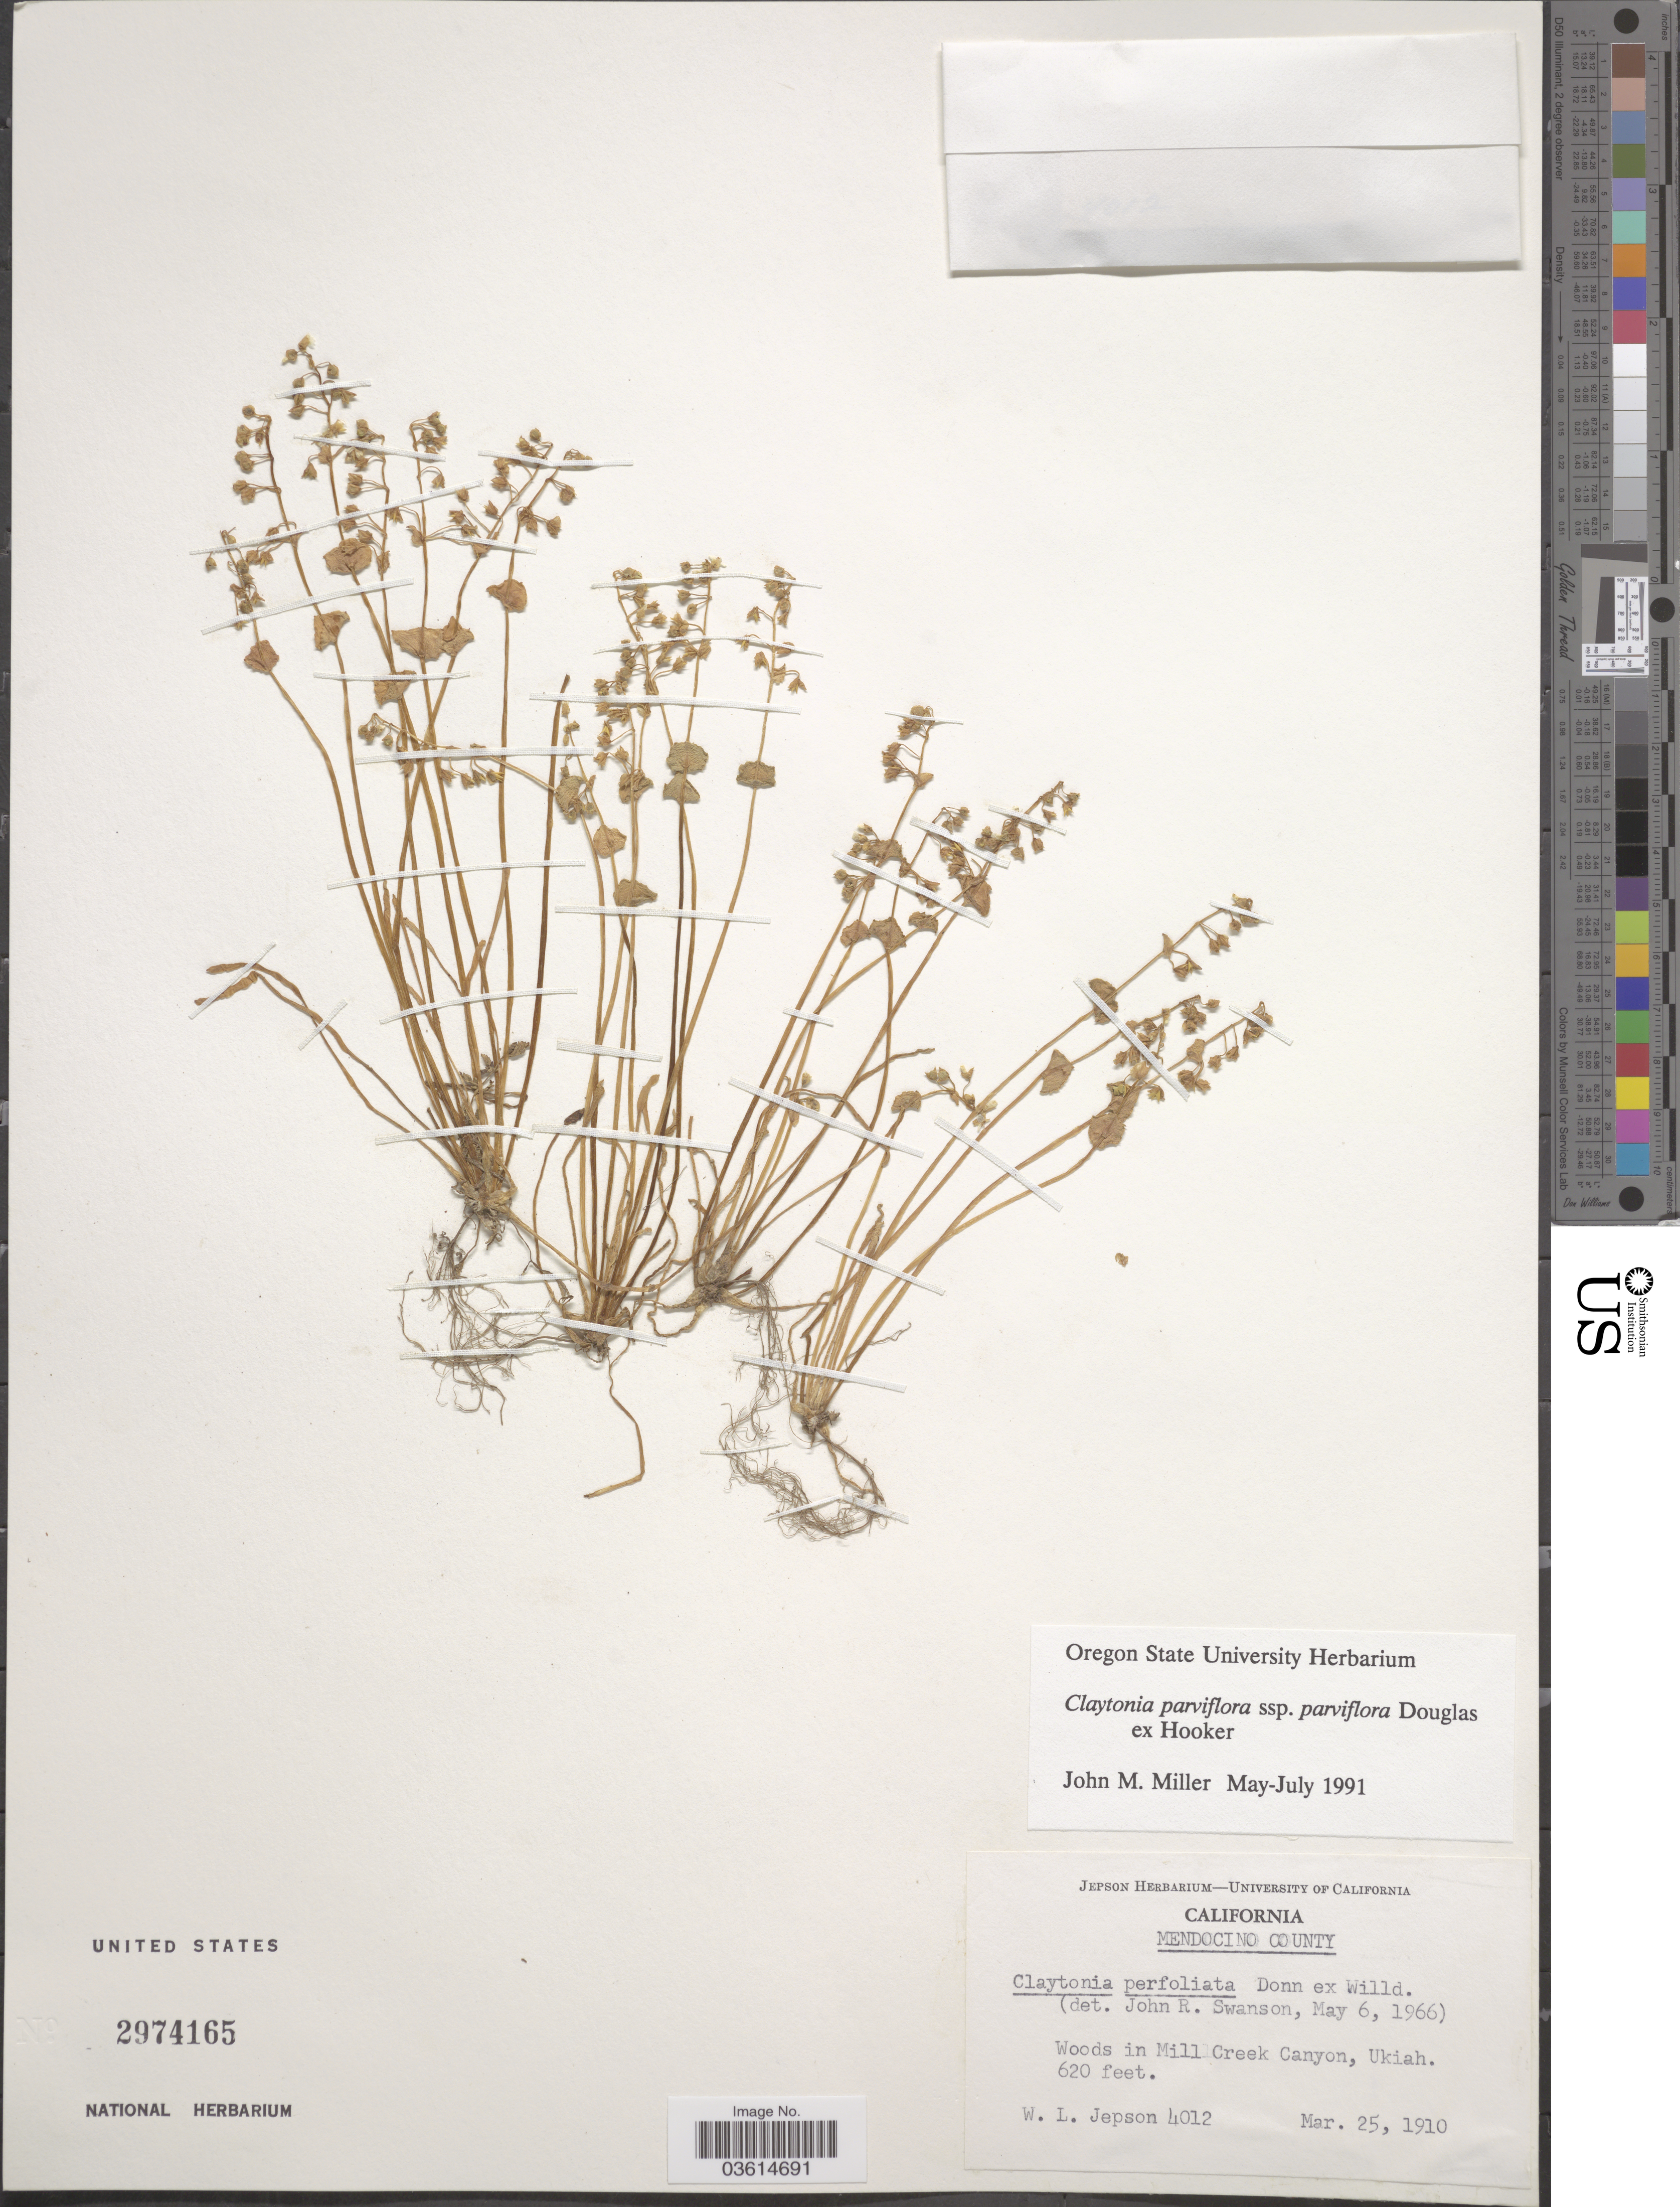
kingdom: Plantae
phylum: Tracheophyta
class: Magnoliopsida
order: Caryophyllales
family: Montiaceae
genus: Claytonia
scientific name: Claytonia parviflora subsp. parviflora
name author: Douglas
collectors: W. L. Jepson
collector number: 4012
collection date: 1910-03-25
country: United States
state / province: California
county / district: Mendocino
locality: Mendocino County. Woods in Mill Creek Canyon, Ukiah.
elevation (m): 189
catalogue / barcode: US 2974165